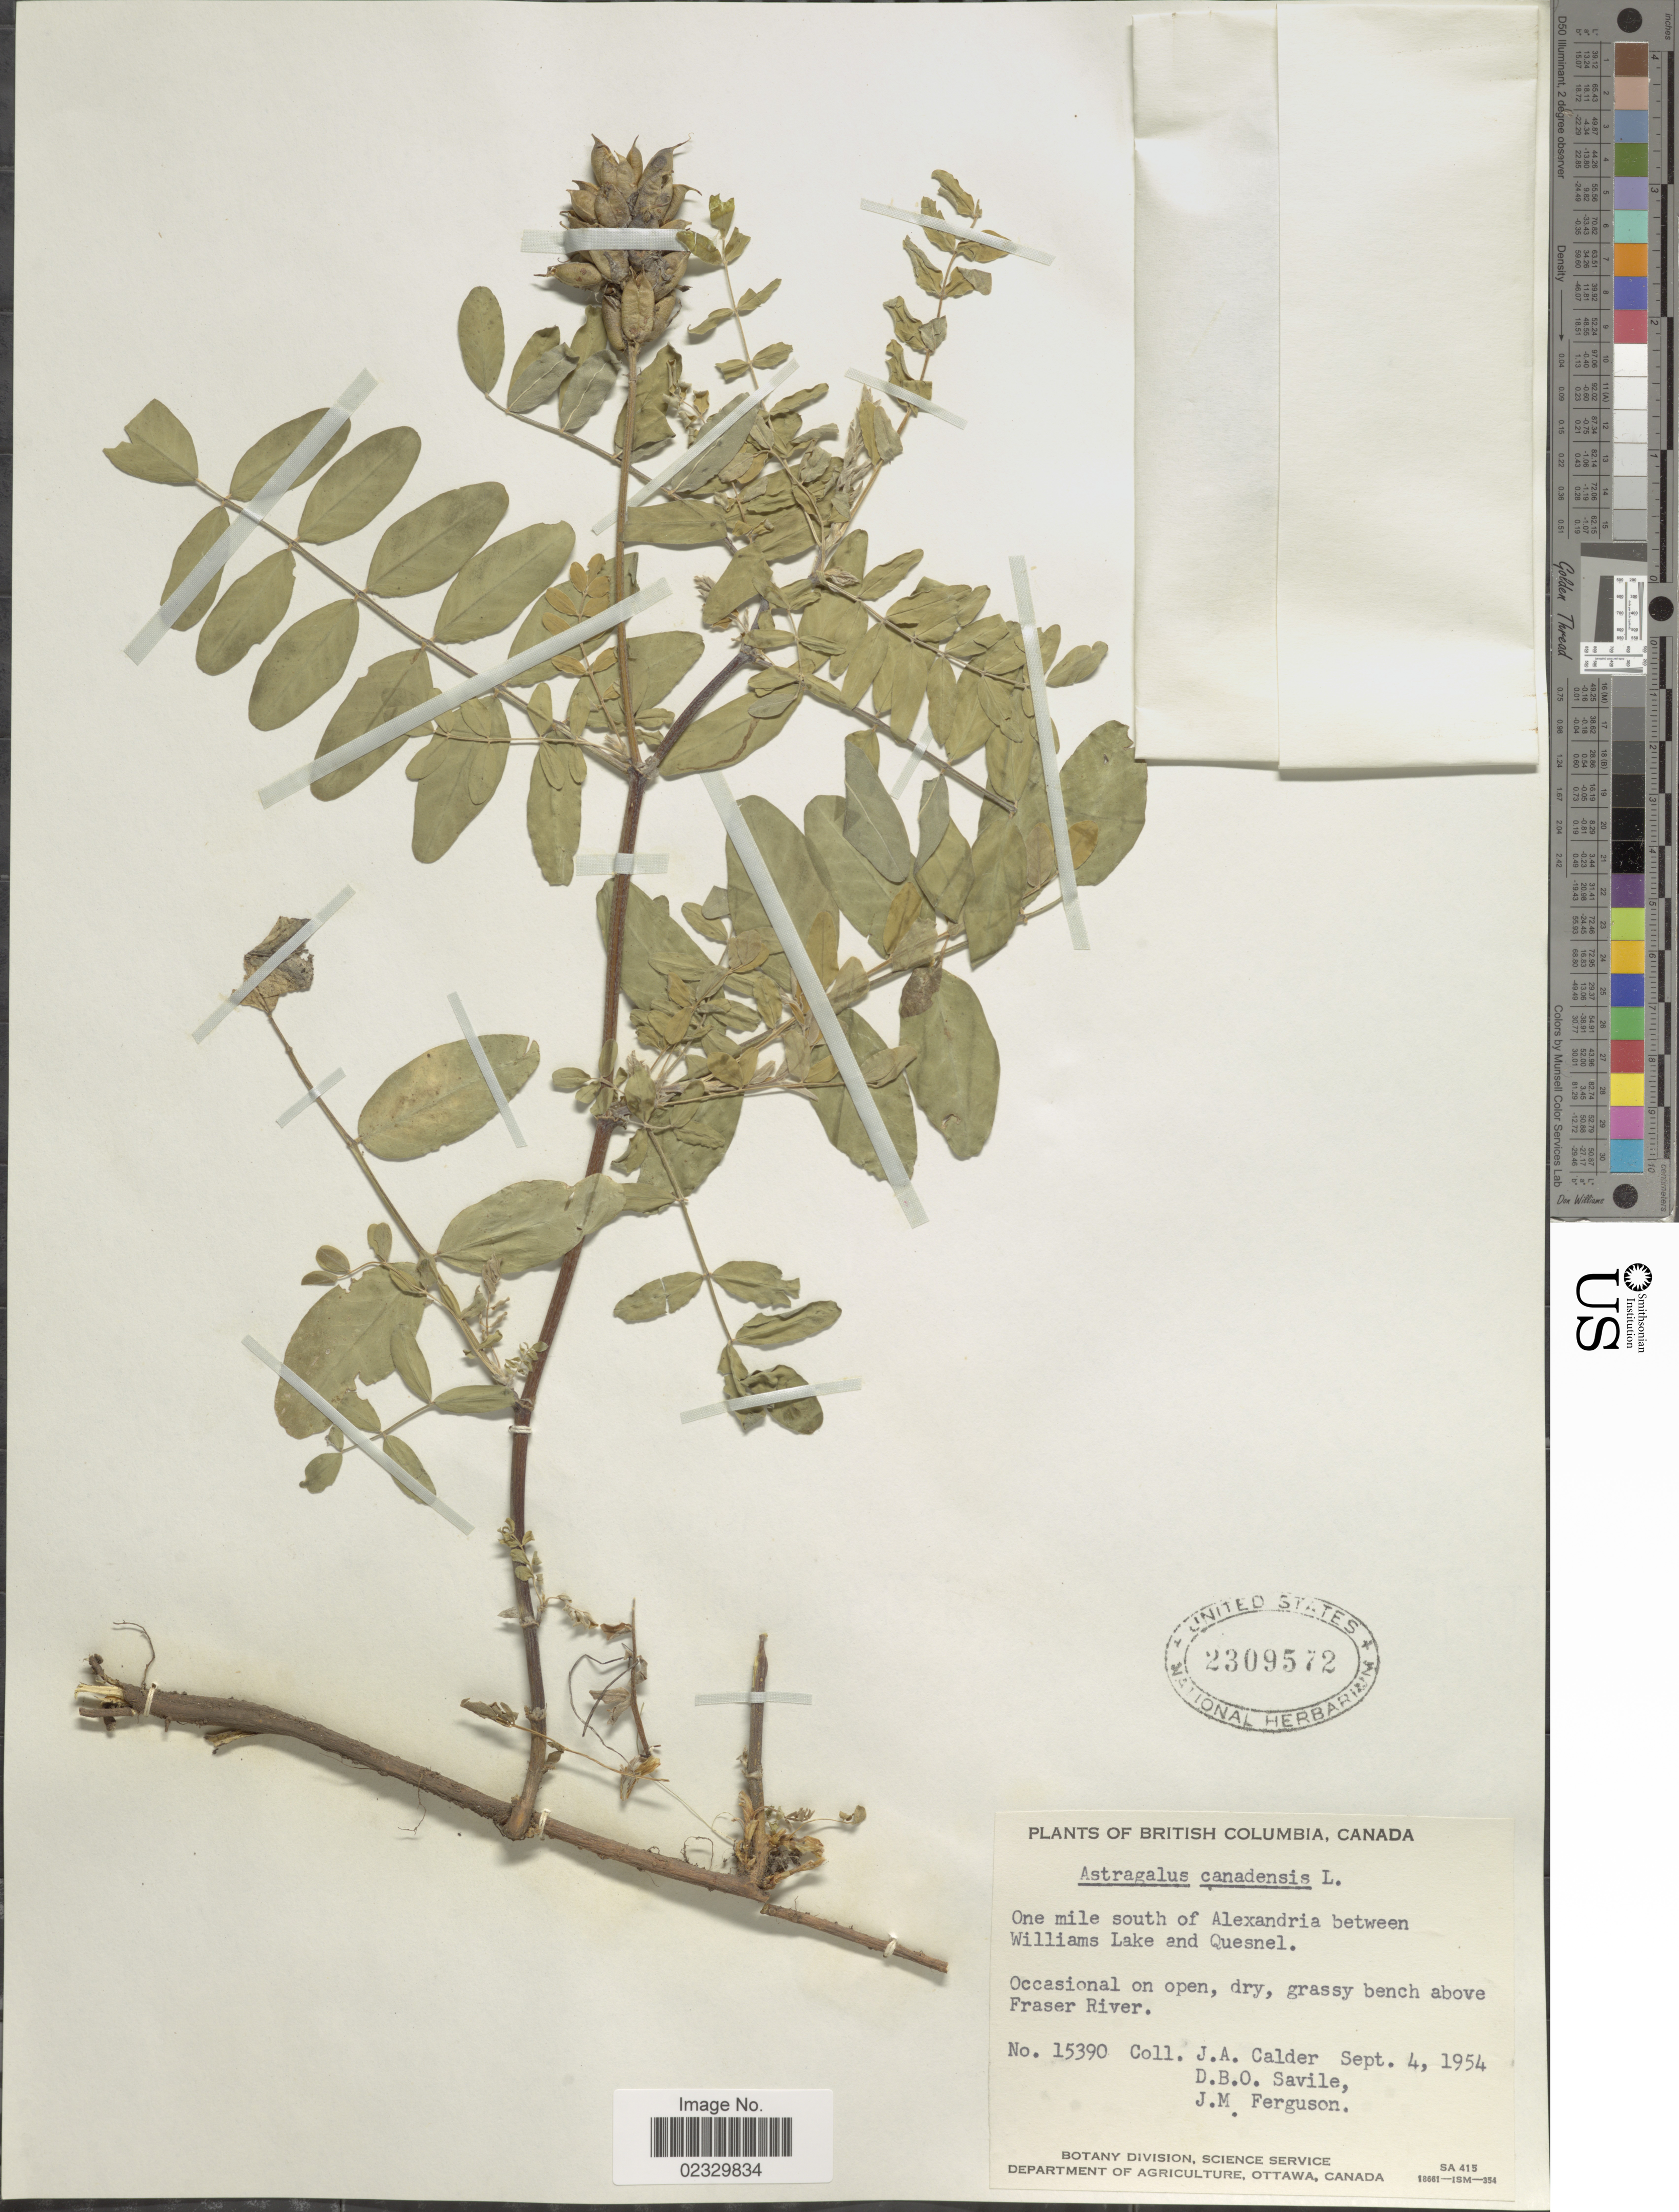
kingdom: Plantae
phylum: Tracheophyta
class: Magnoliopsida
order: Fabales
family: Fabaceae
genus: Astragalus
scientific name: Astragalus canadensis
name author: L.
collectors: J. A. Calder, D. Savile & J. M. Ferguson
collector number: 15390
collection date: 1954-09-04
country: Canada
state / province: British Columbia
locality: One Mile south of Alexandria between Williams Lake and Quesnel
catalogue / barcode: US 2309572